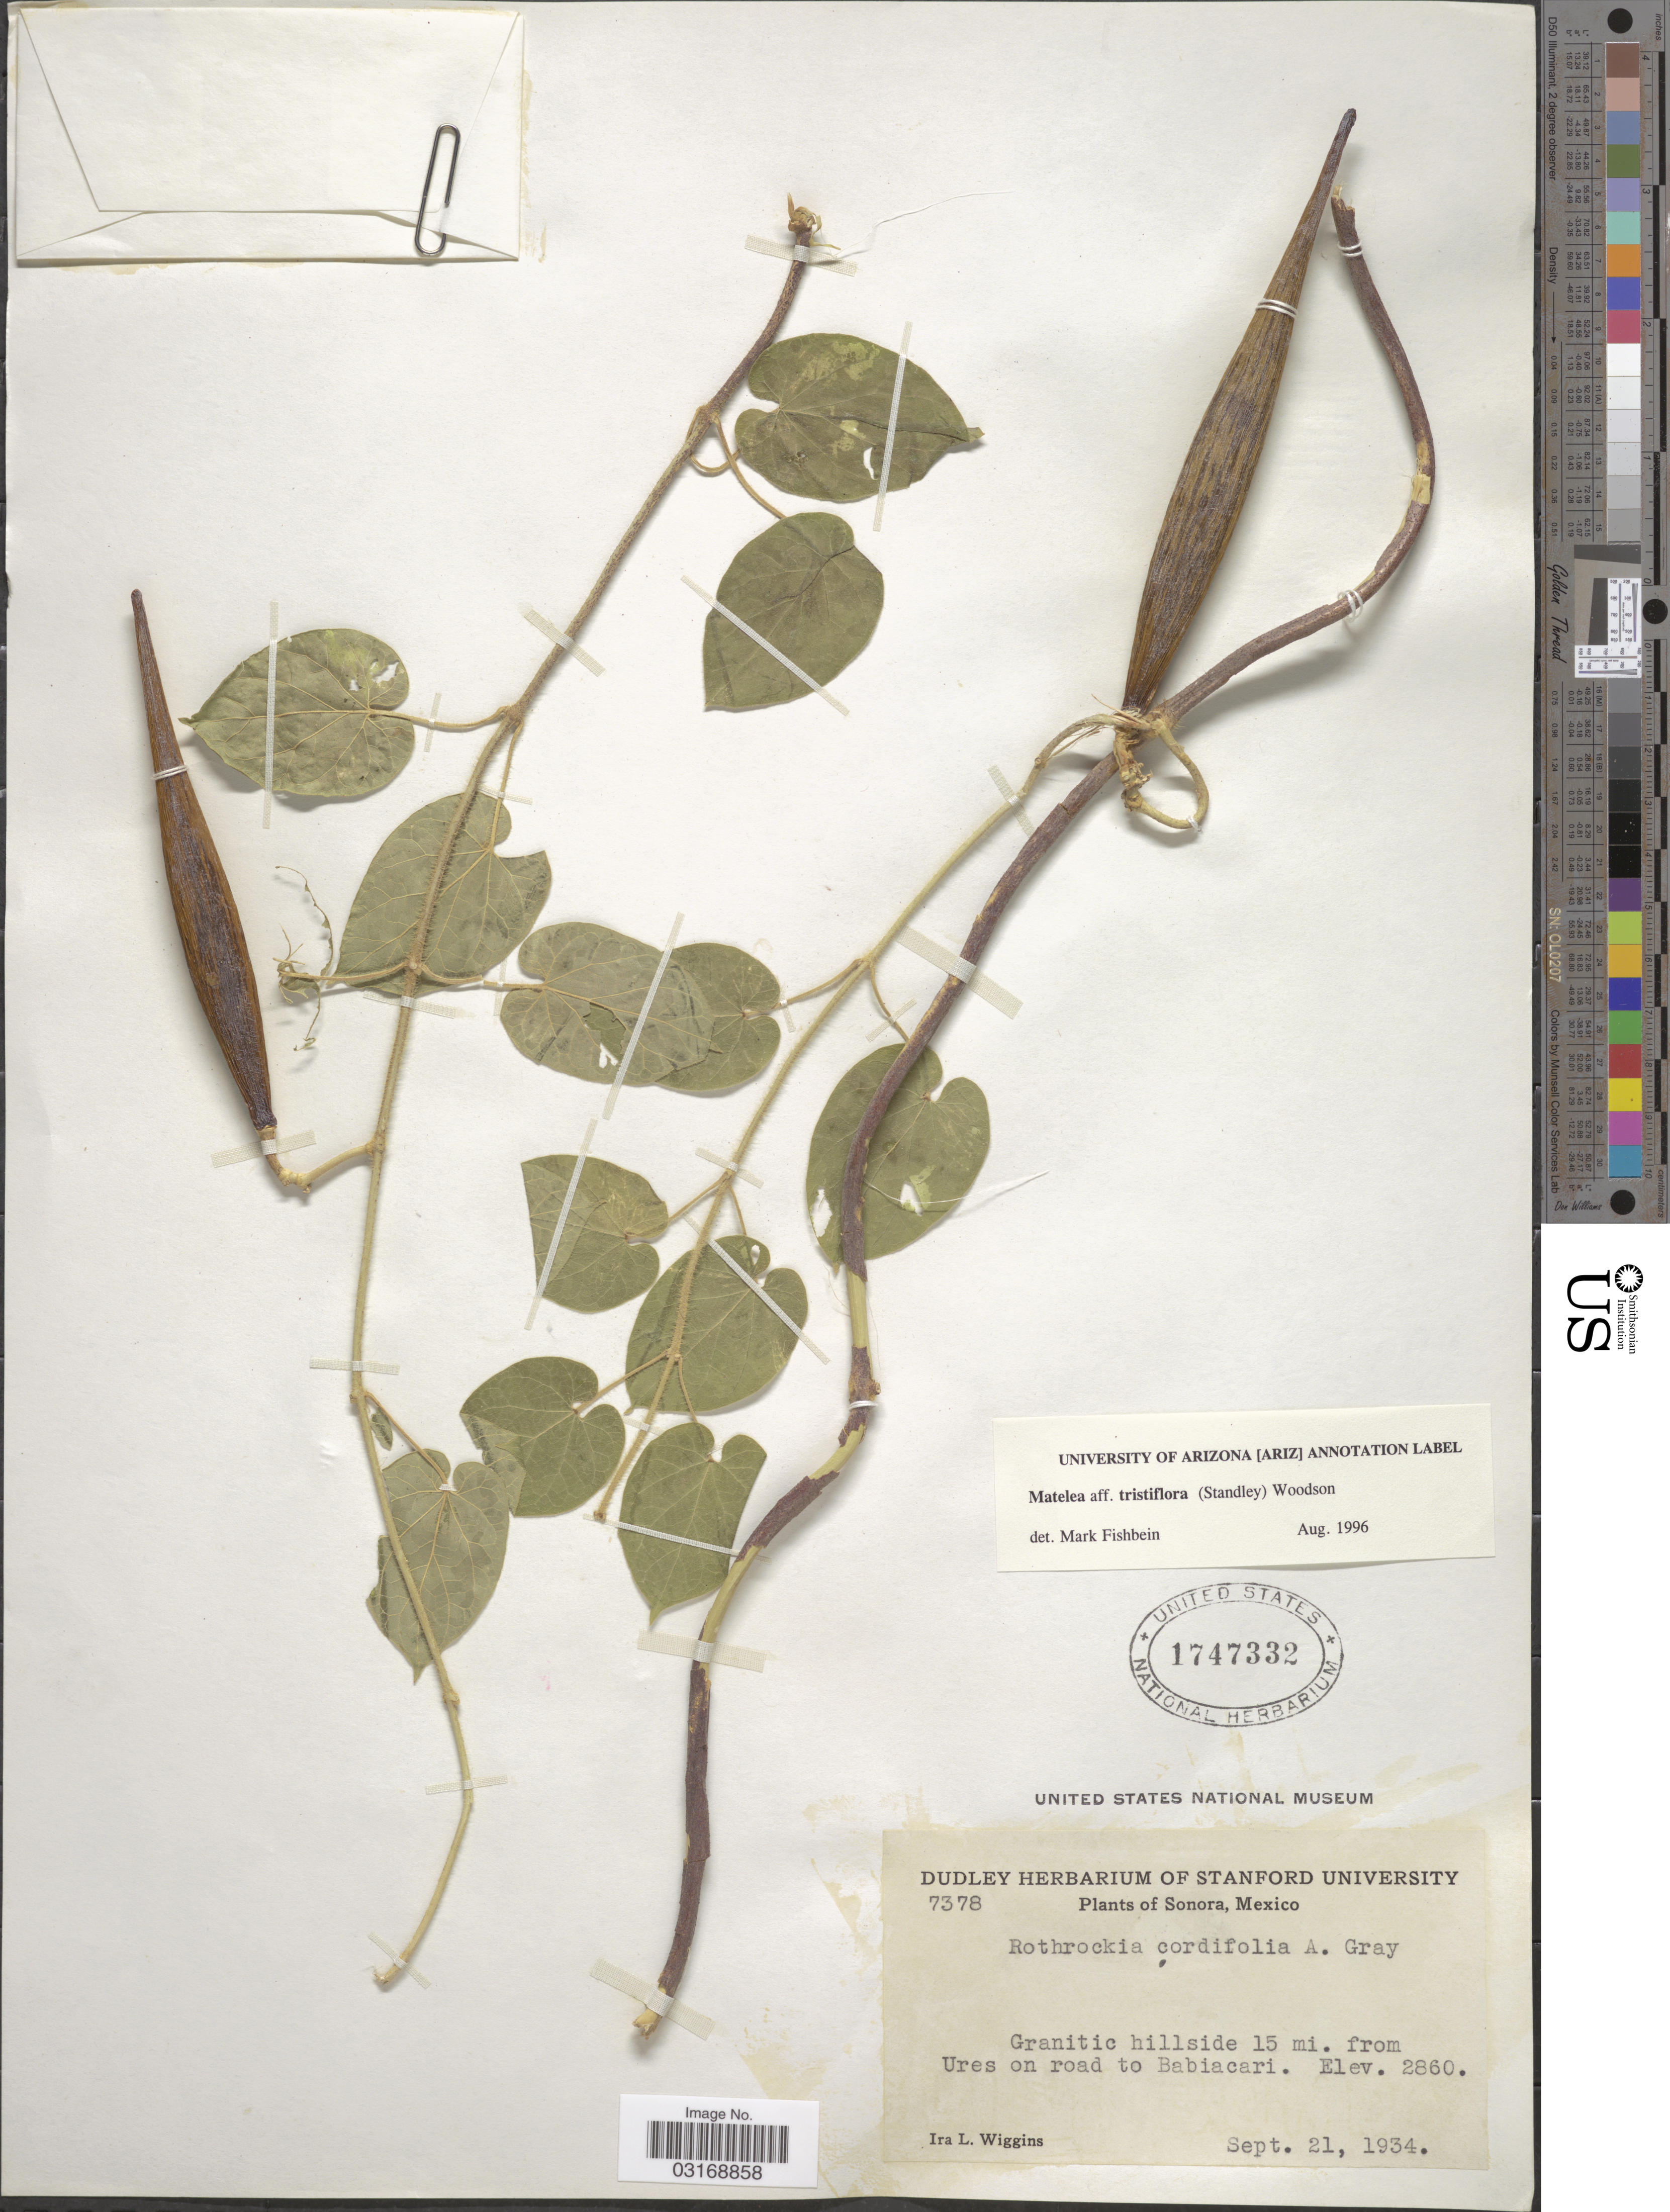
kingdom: Plantae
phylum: Tracheophyta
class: Magnoliopsida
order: Gentianales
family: Apocynaceae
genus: Matelea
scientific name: Matelea tristiflora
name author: (Standl.) Woodson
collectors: I. L. Wiggins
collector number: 7378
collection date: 1934-09-21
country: Mexico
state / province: Sonora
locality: Granitic hillside 15 mi. from Ures on road to Babiacari.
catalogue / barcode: US 1747332